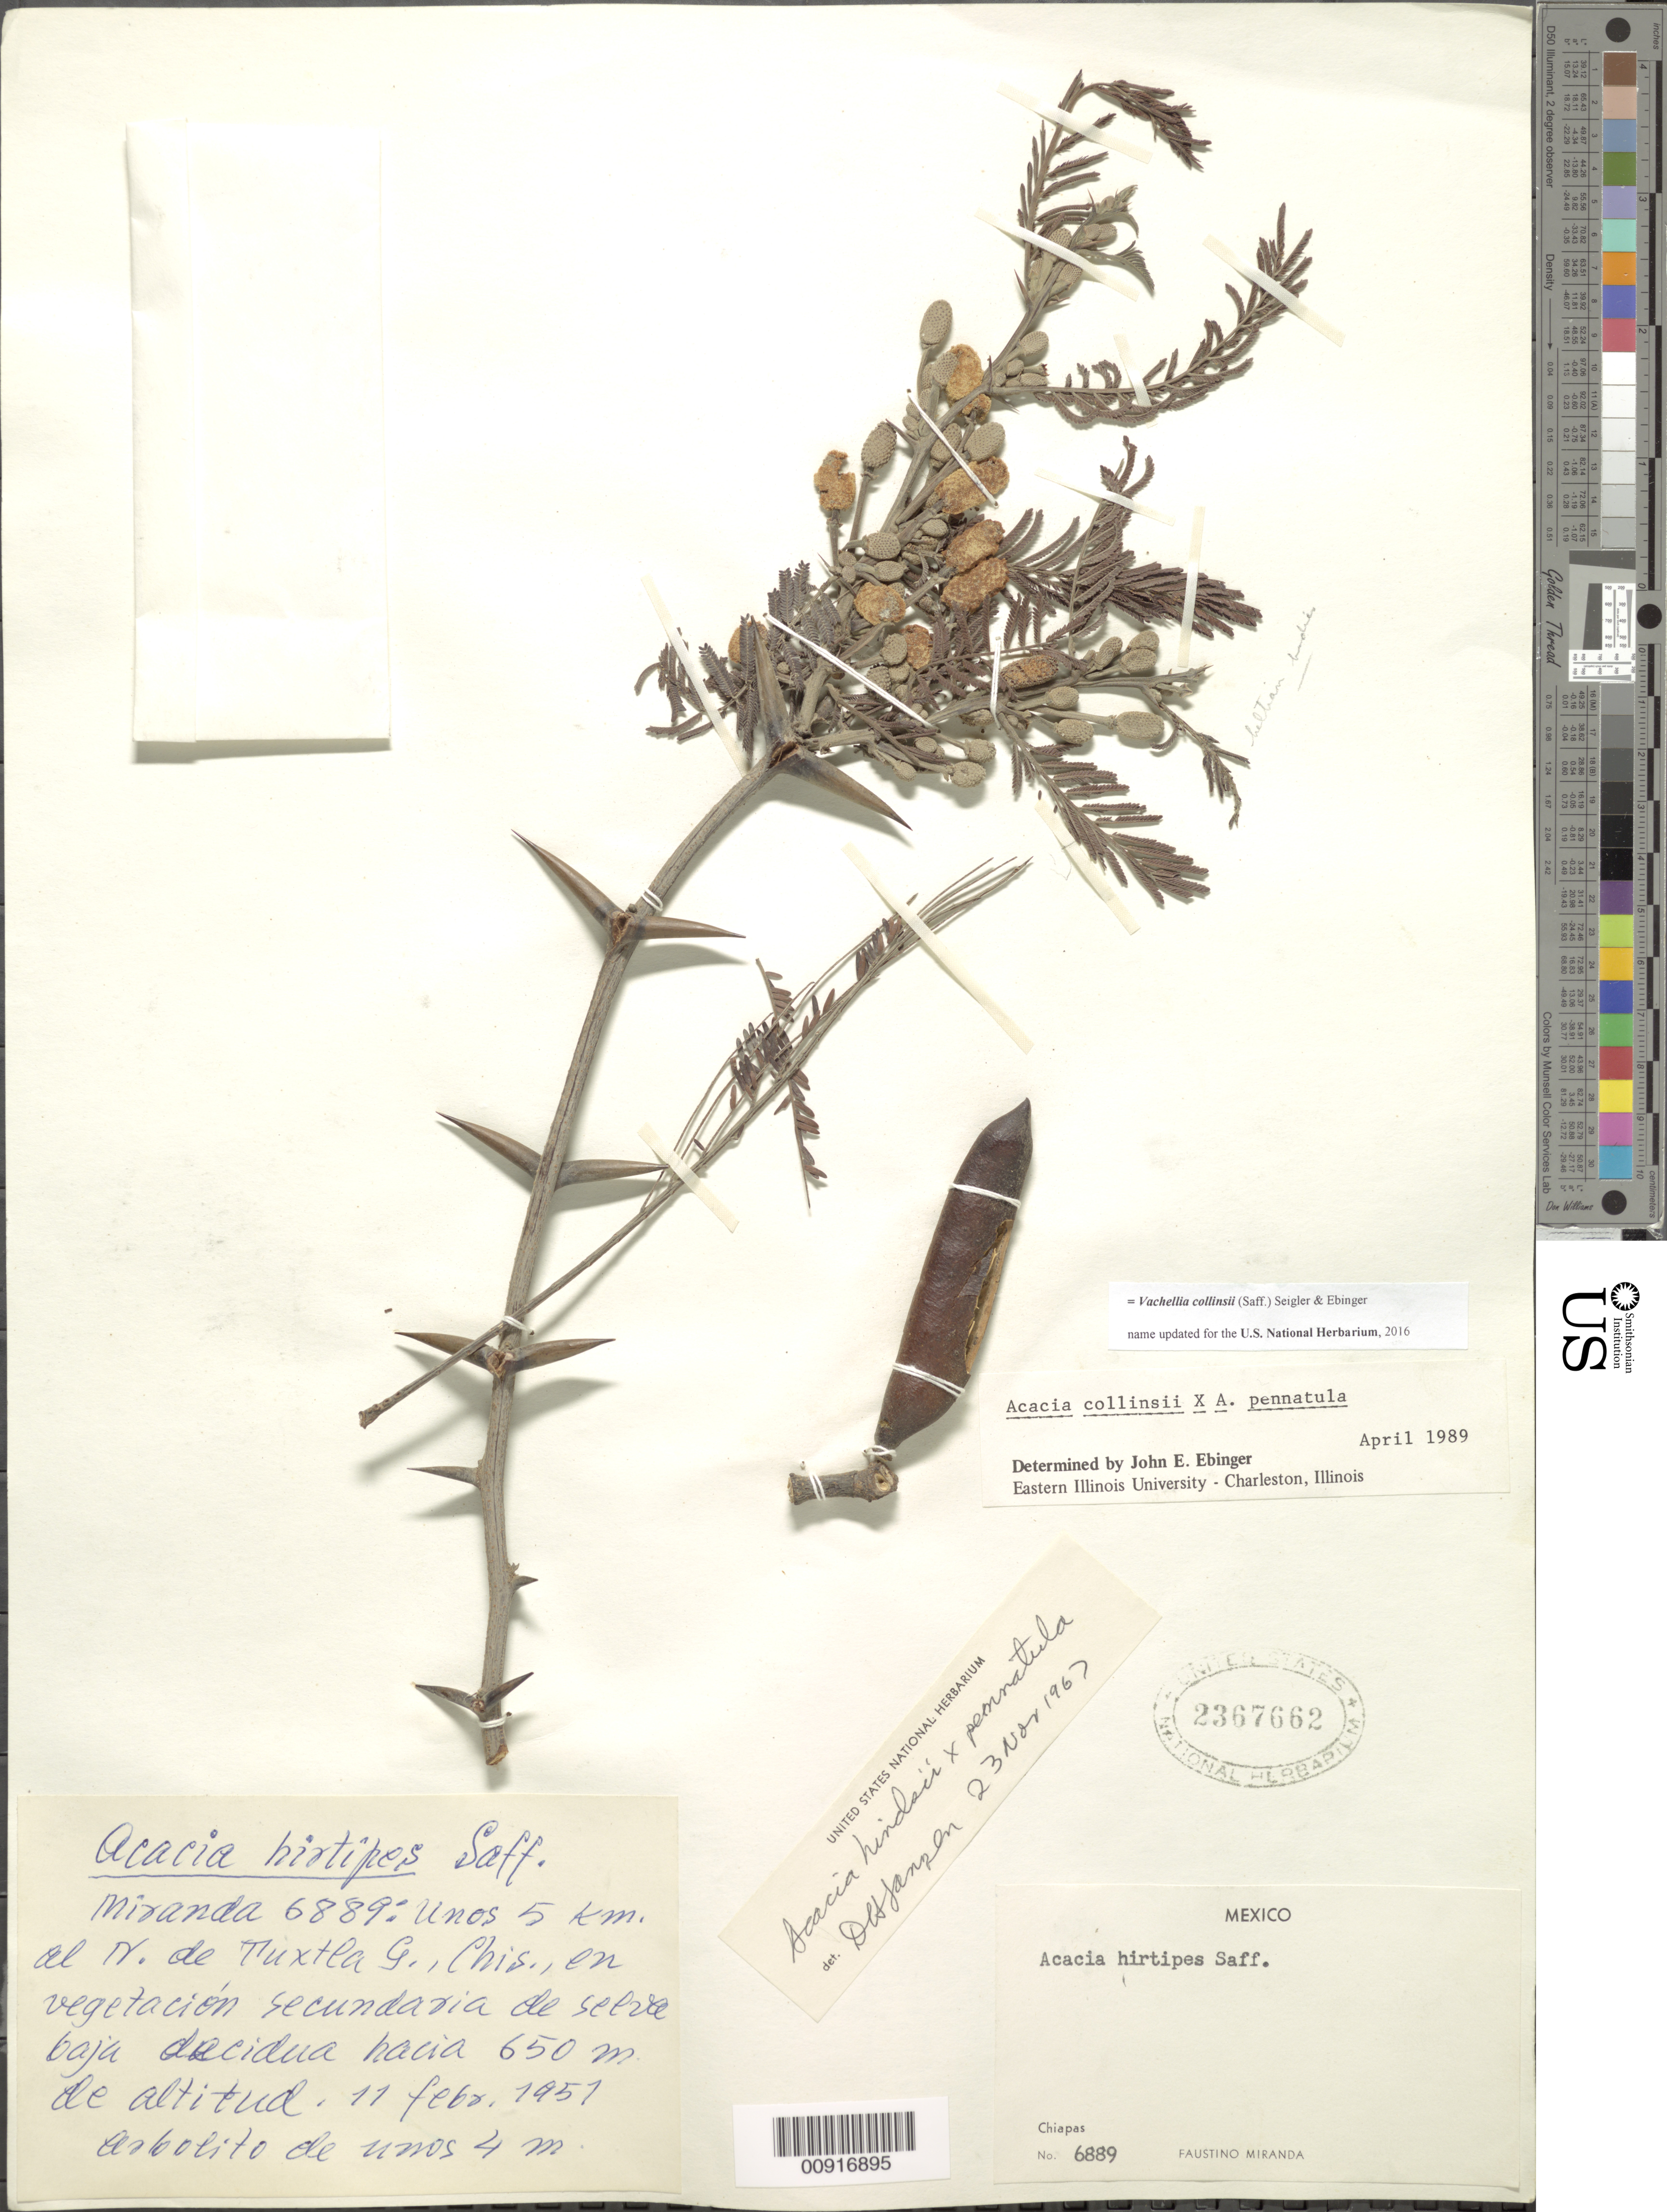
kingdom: Plantae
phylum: Tracheophyta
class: Magnoliopsida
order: Fabales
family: Fabaceae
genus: Vachellia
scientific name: Vachellia collinsii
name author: (Saff.) Seigler & Ebinger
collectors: Miranda G., F.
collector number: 6889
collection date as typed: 11 Feb 1951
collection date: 1951-02-11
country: Mexico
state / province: Chiapas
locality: Unos 5 km. al N de Tuxtla Gutiérrez, Chiapas.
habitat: Vegetación secundaria de selva baja decidua.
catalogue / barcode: US 2367662